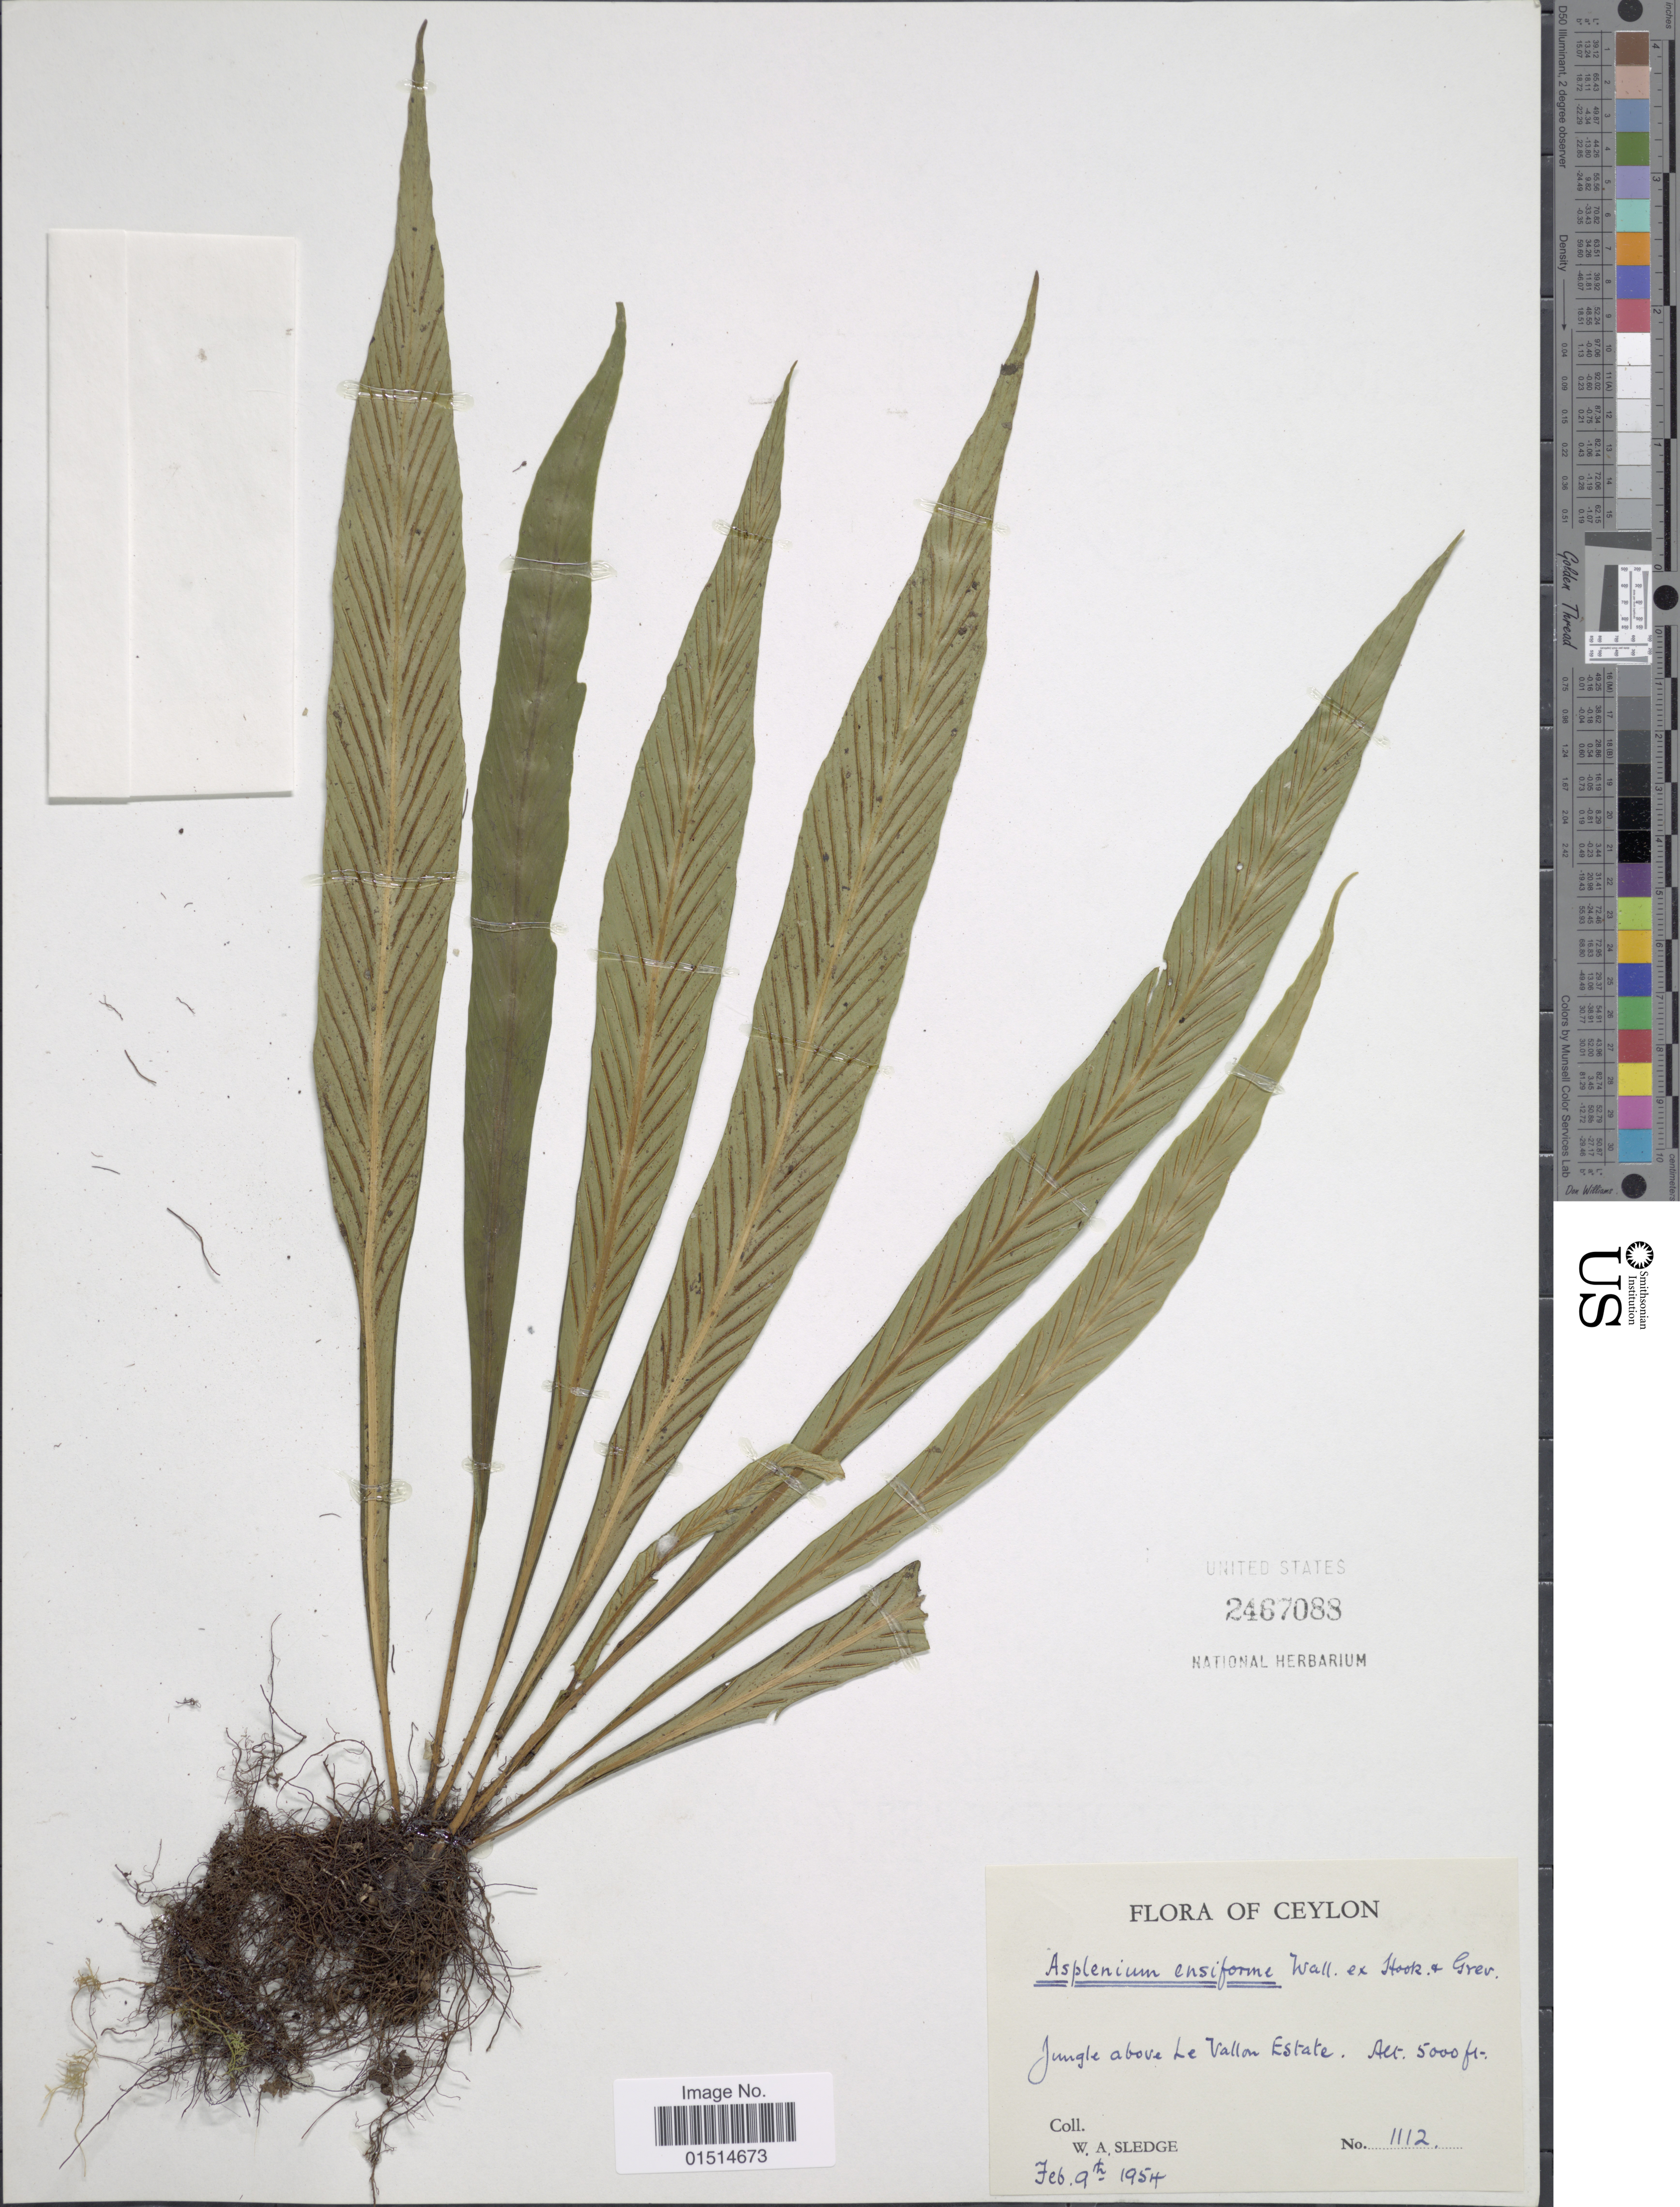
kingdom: Plantae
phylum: Tracheophyta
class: Polypodiopsida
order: Polypodiales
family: Aspleniaceae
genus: Asplenium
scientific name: Asplenium ensiforme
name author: Wall. ex Hook. & Grev.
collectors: W. A. Sledge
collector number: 1112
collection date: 1954-02-09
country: Sri Lanka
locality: Ceylon, jungle above Le Vallon Estate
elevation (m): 1524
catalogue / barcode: US 2467088